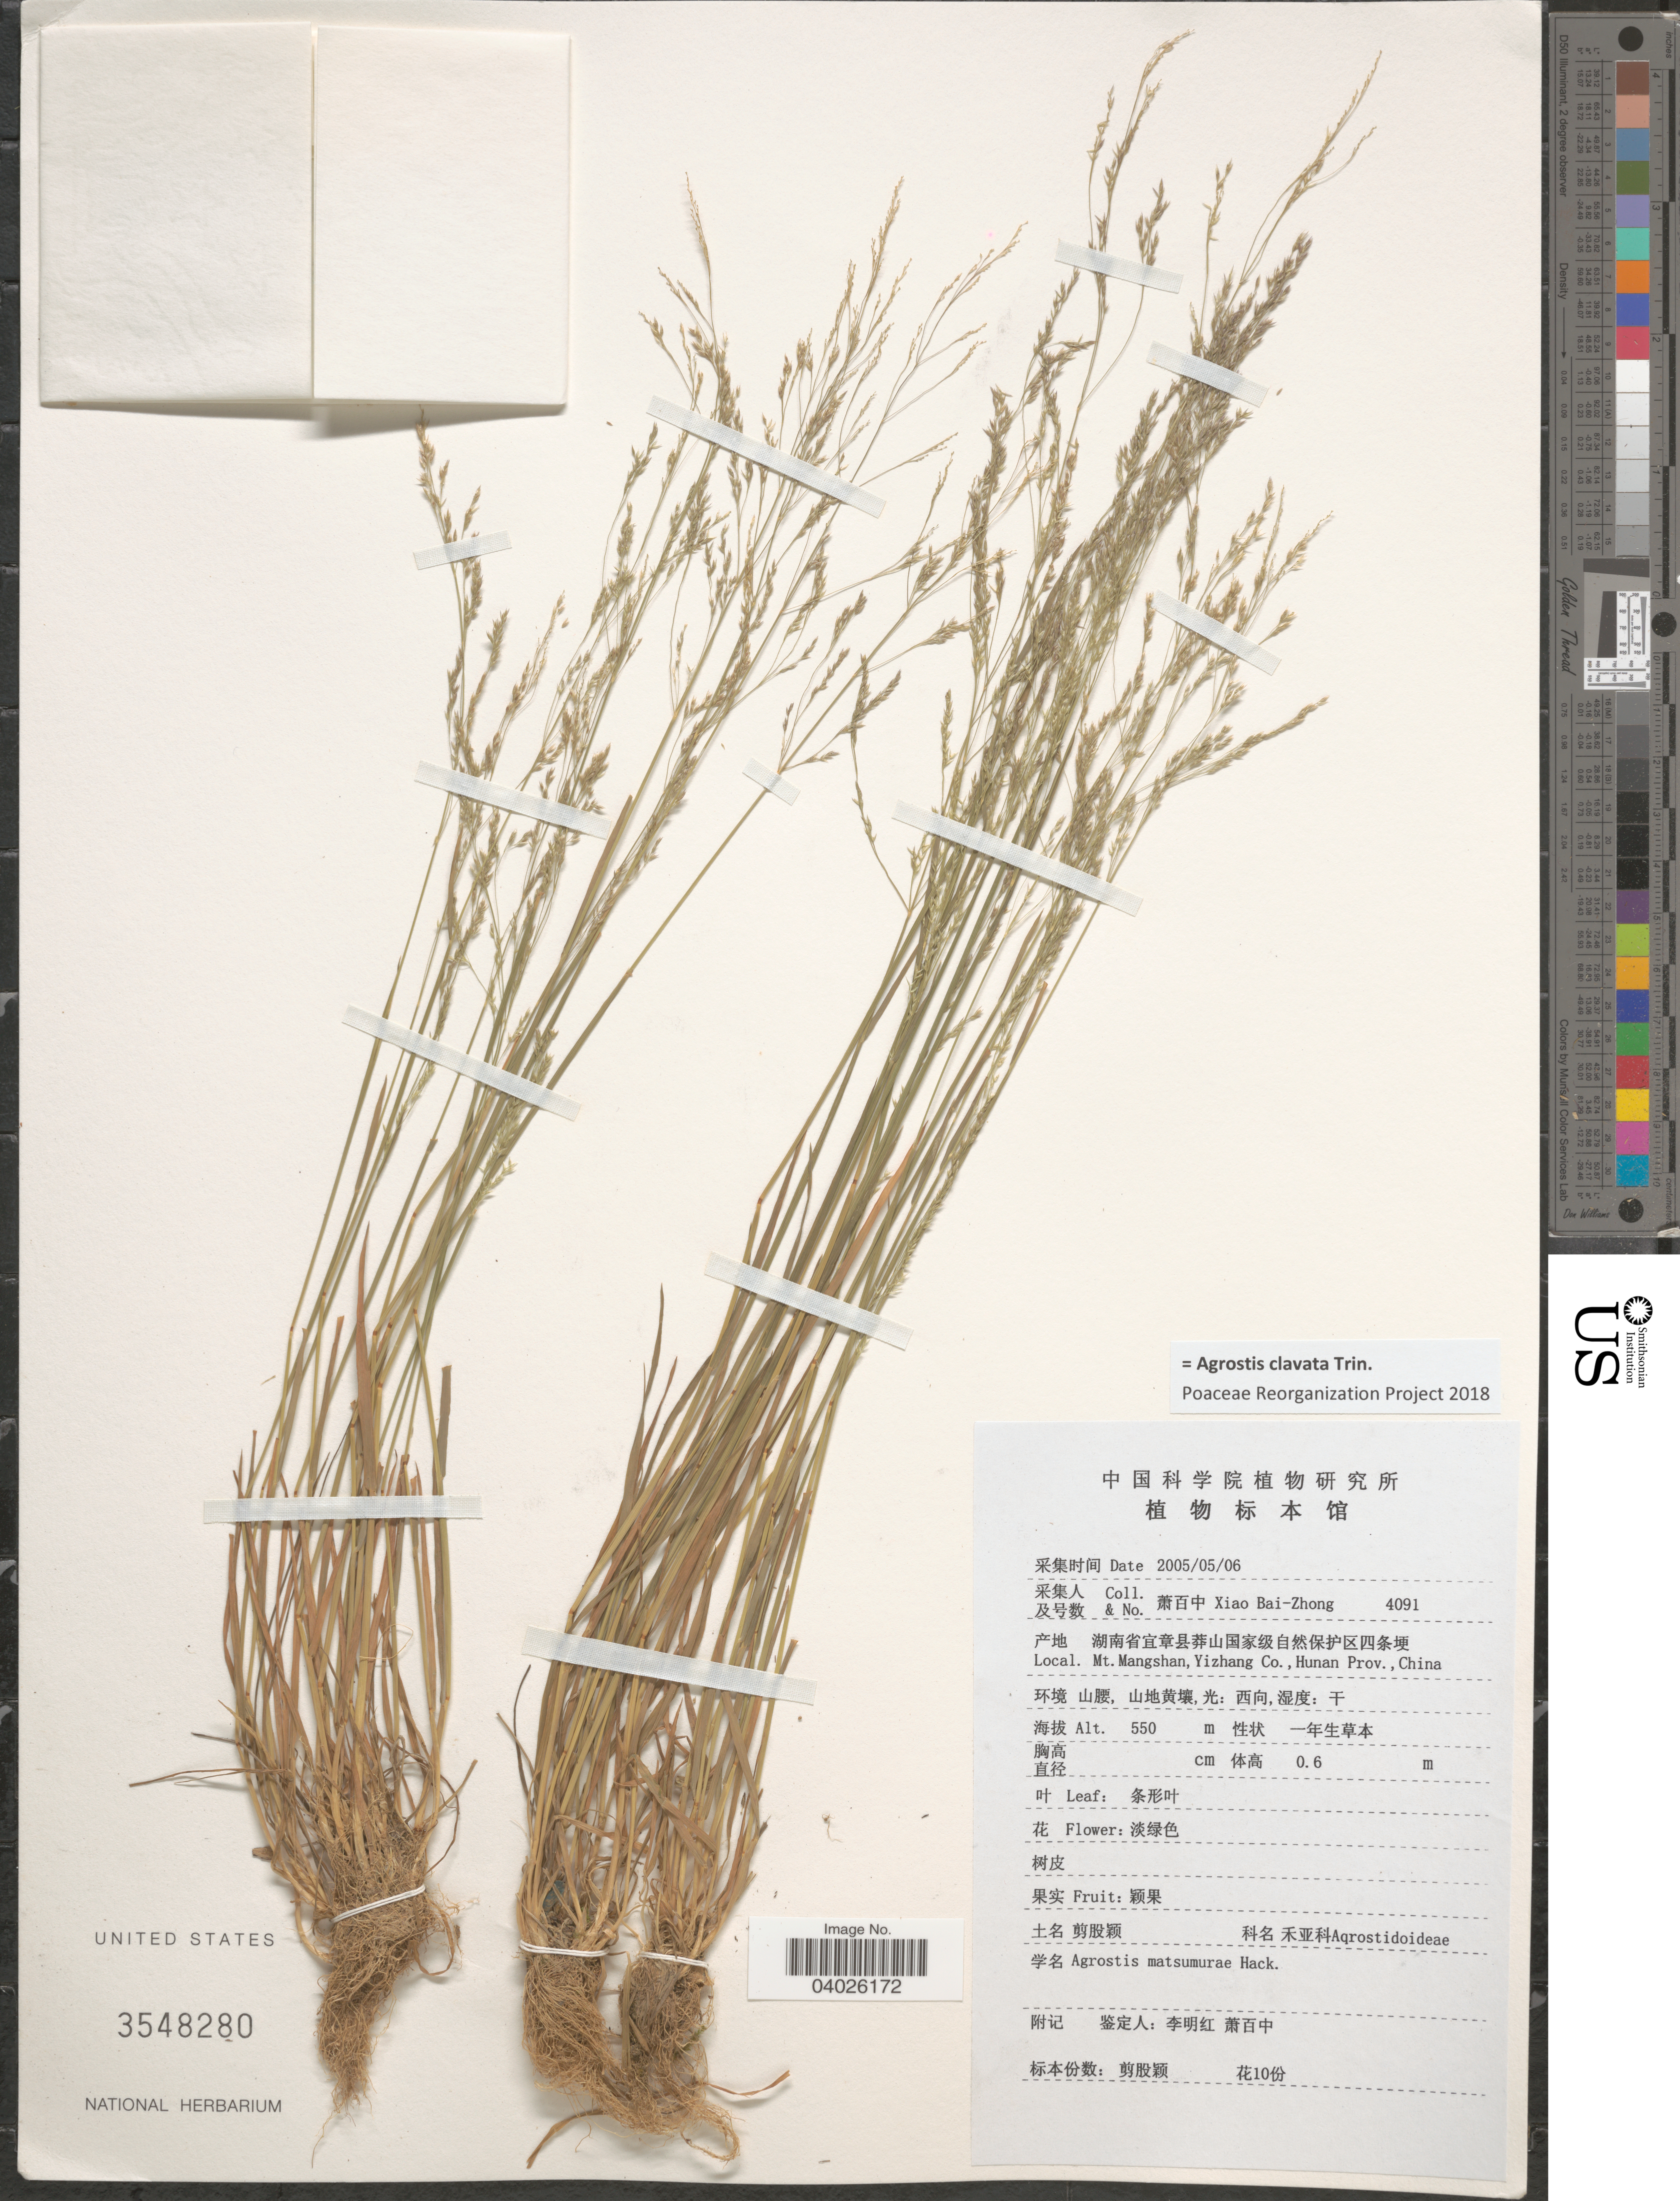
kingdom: Plantae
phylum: Tracheophyta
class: Liliopsida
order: Poales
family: Poaceae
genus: Agrostis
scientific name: Agrostis clavata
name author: Trin.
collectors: B. Z. Xiao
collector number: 4091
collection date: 2005-05-06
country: China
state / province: Hunan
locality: X. Mt. Mangshan, Yizhang Co.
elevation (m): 550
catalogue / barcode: US 3548280